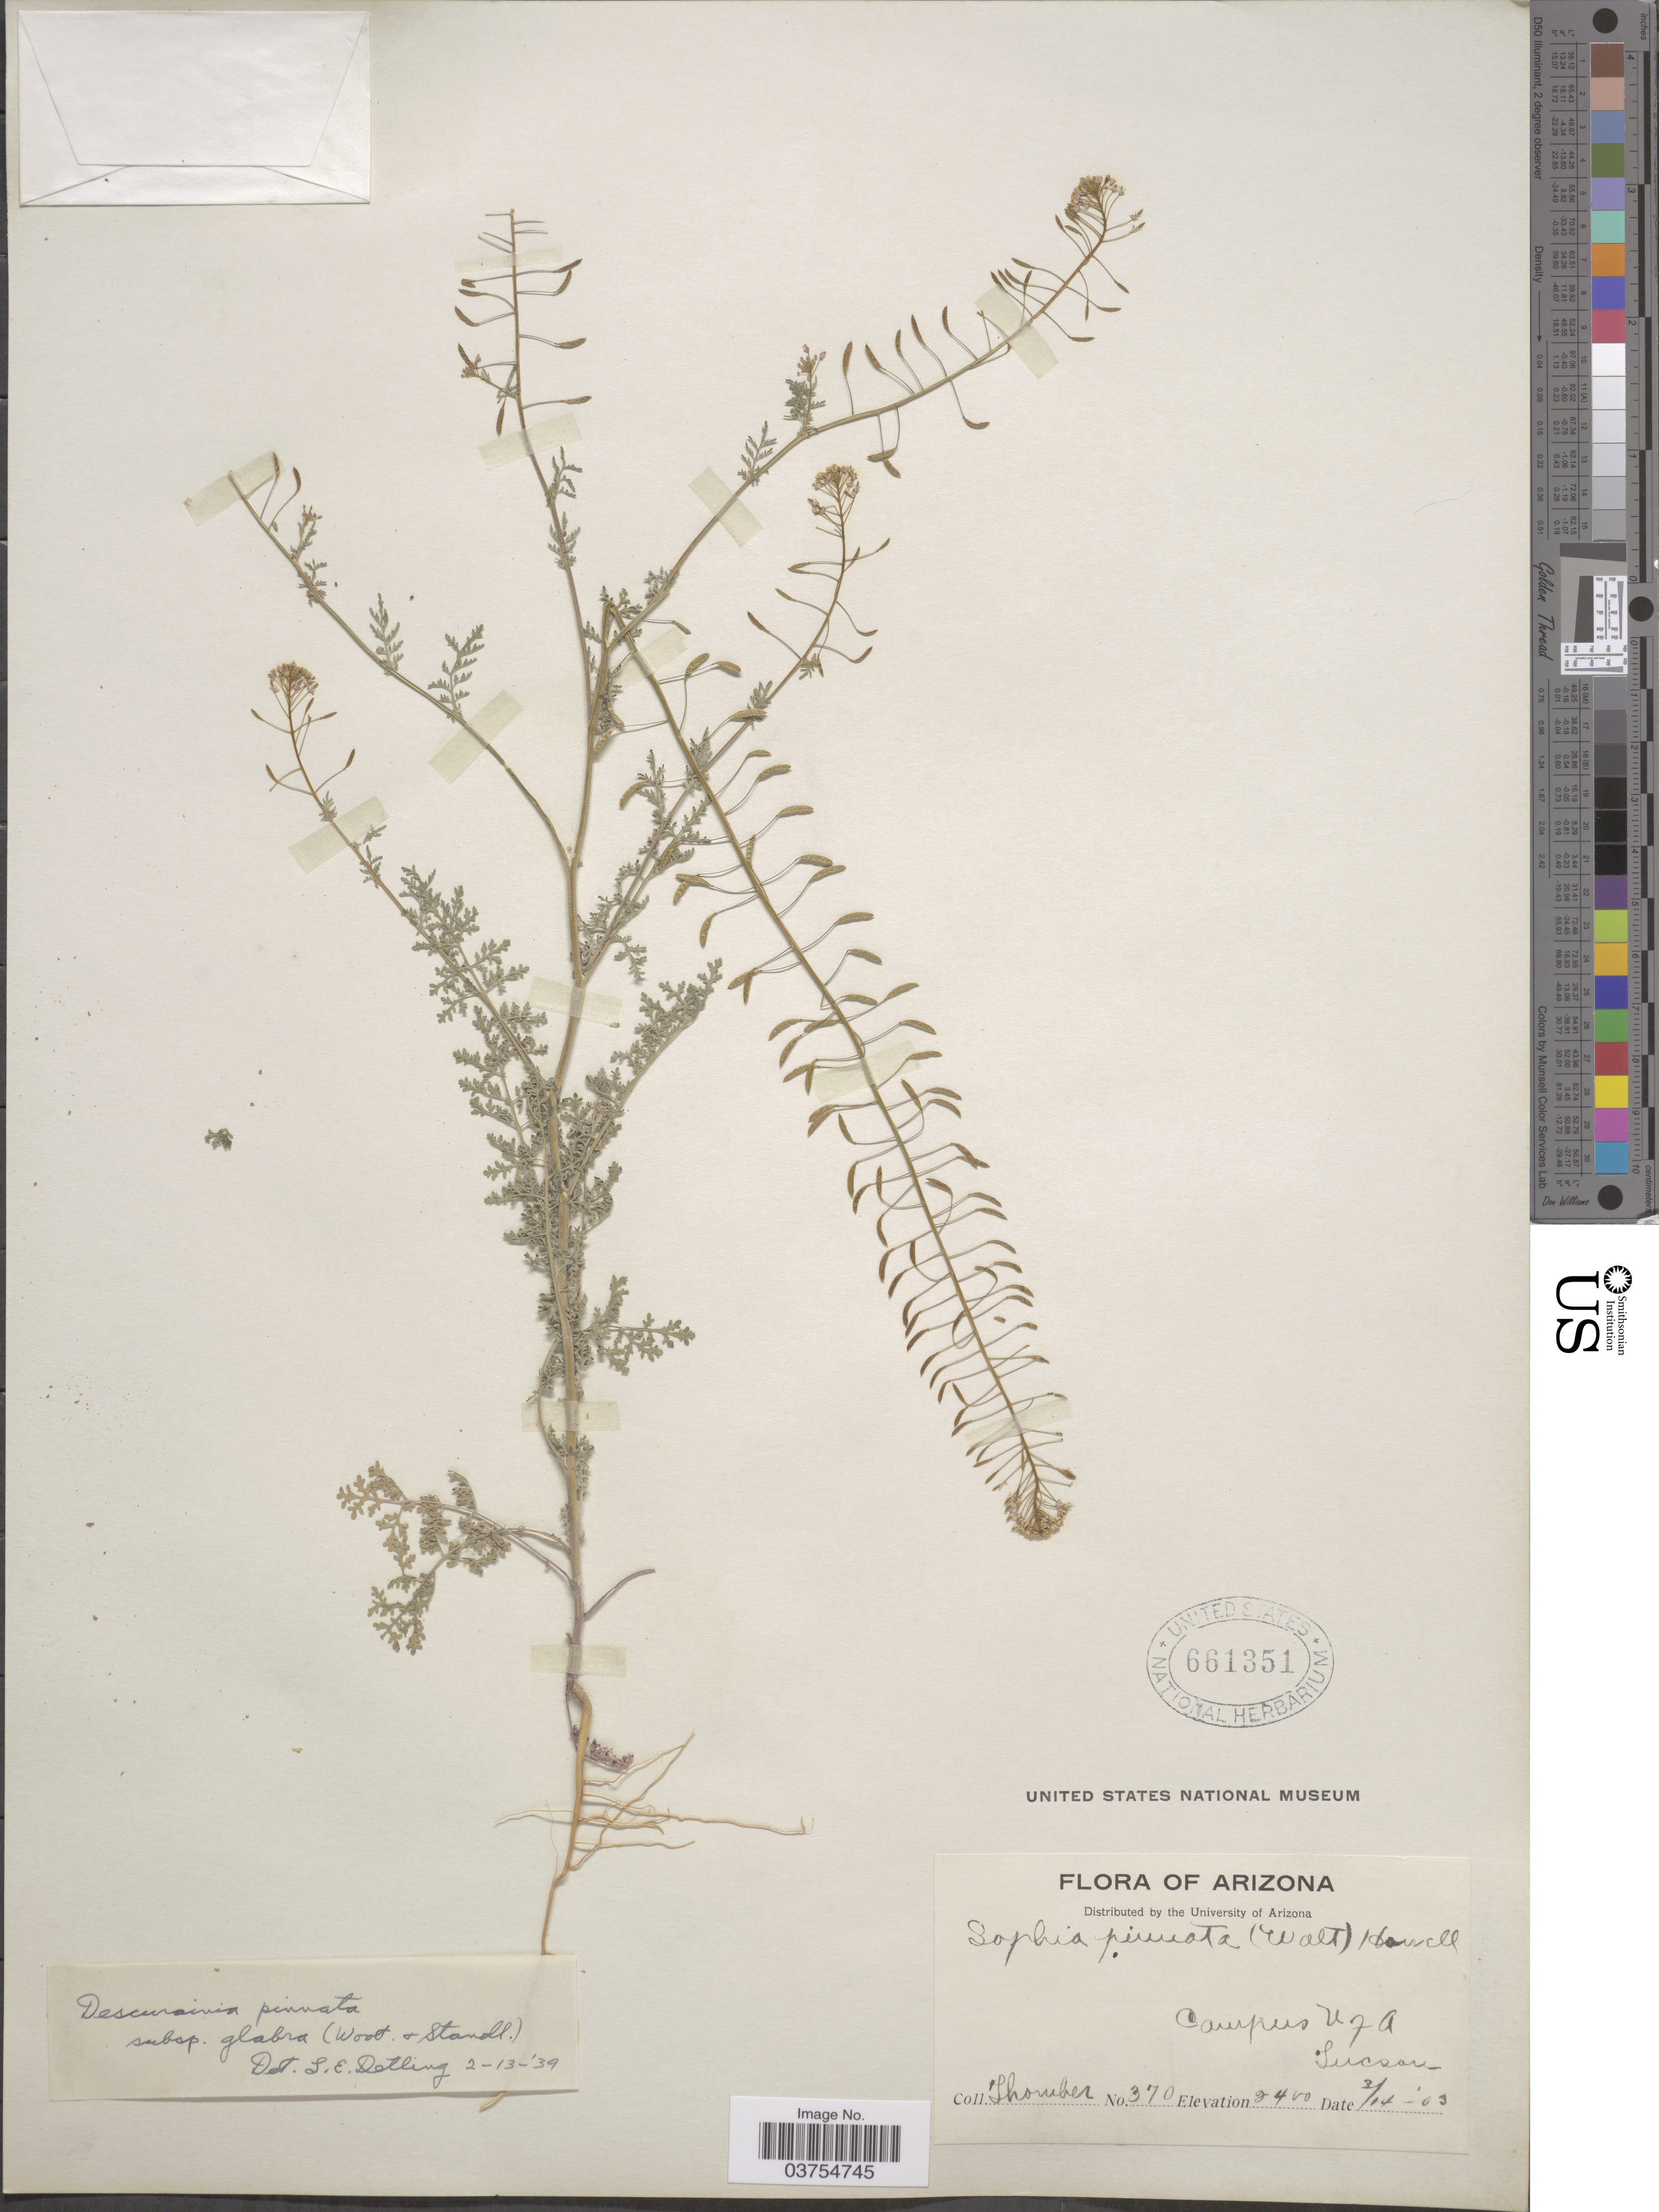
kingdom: Plantae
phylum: Tracheophyta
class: Magnoliopsida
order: Brassicales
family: Brassicaceae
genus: Descurainia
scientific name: Descurainia pinnata subsp. glabra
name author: (Wooton & Standl.) Detling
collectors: J. Thornber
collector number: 370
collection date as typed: Transcribed d/m/y: 14/3/3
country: United States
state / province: Arizona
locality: Campus U 7 A Tucson.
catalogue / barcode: US 661351